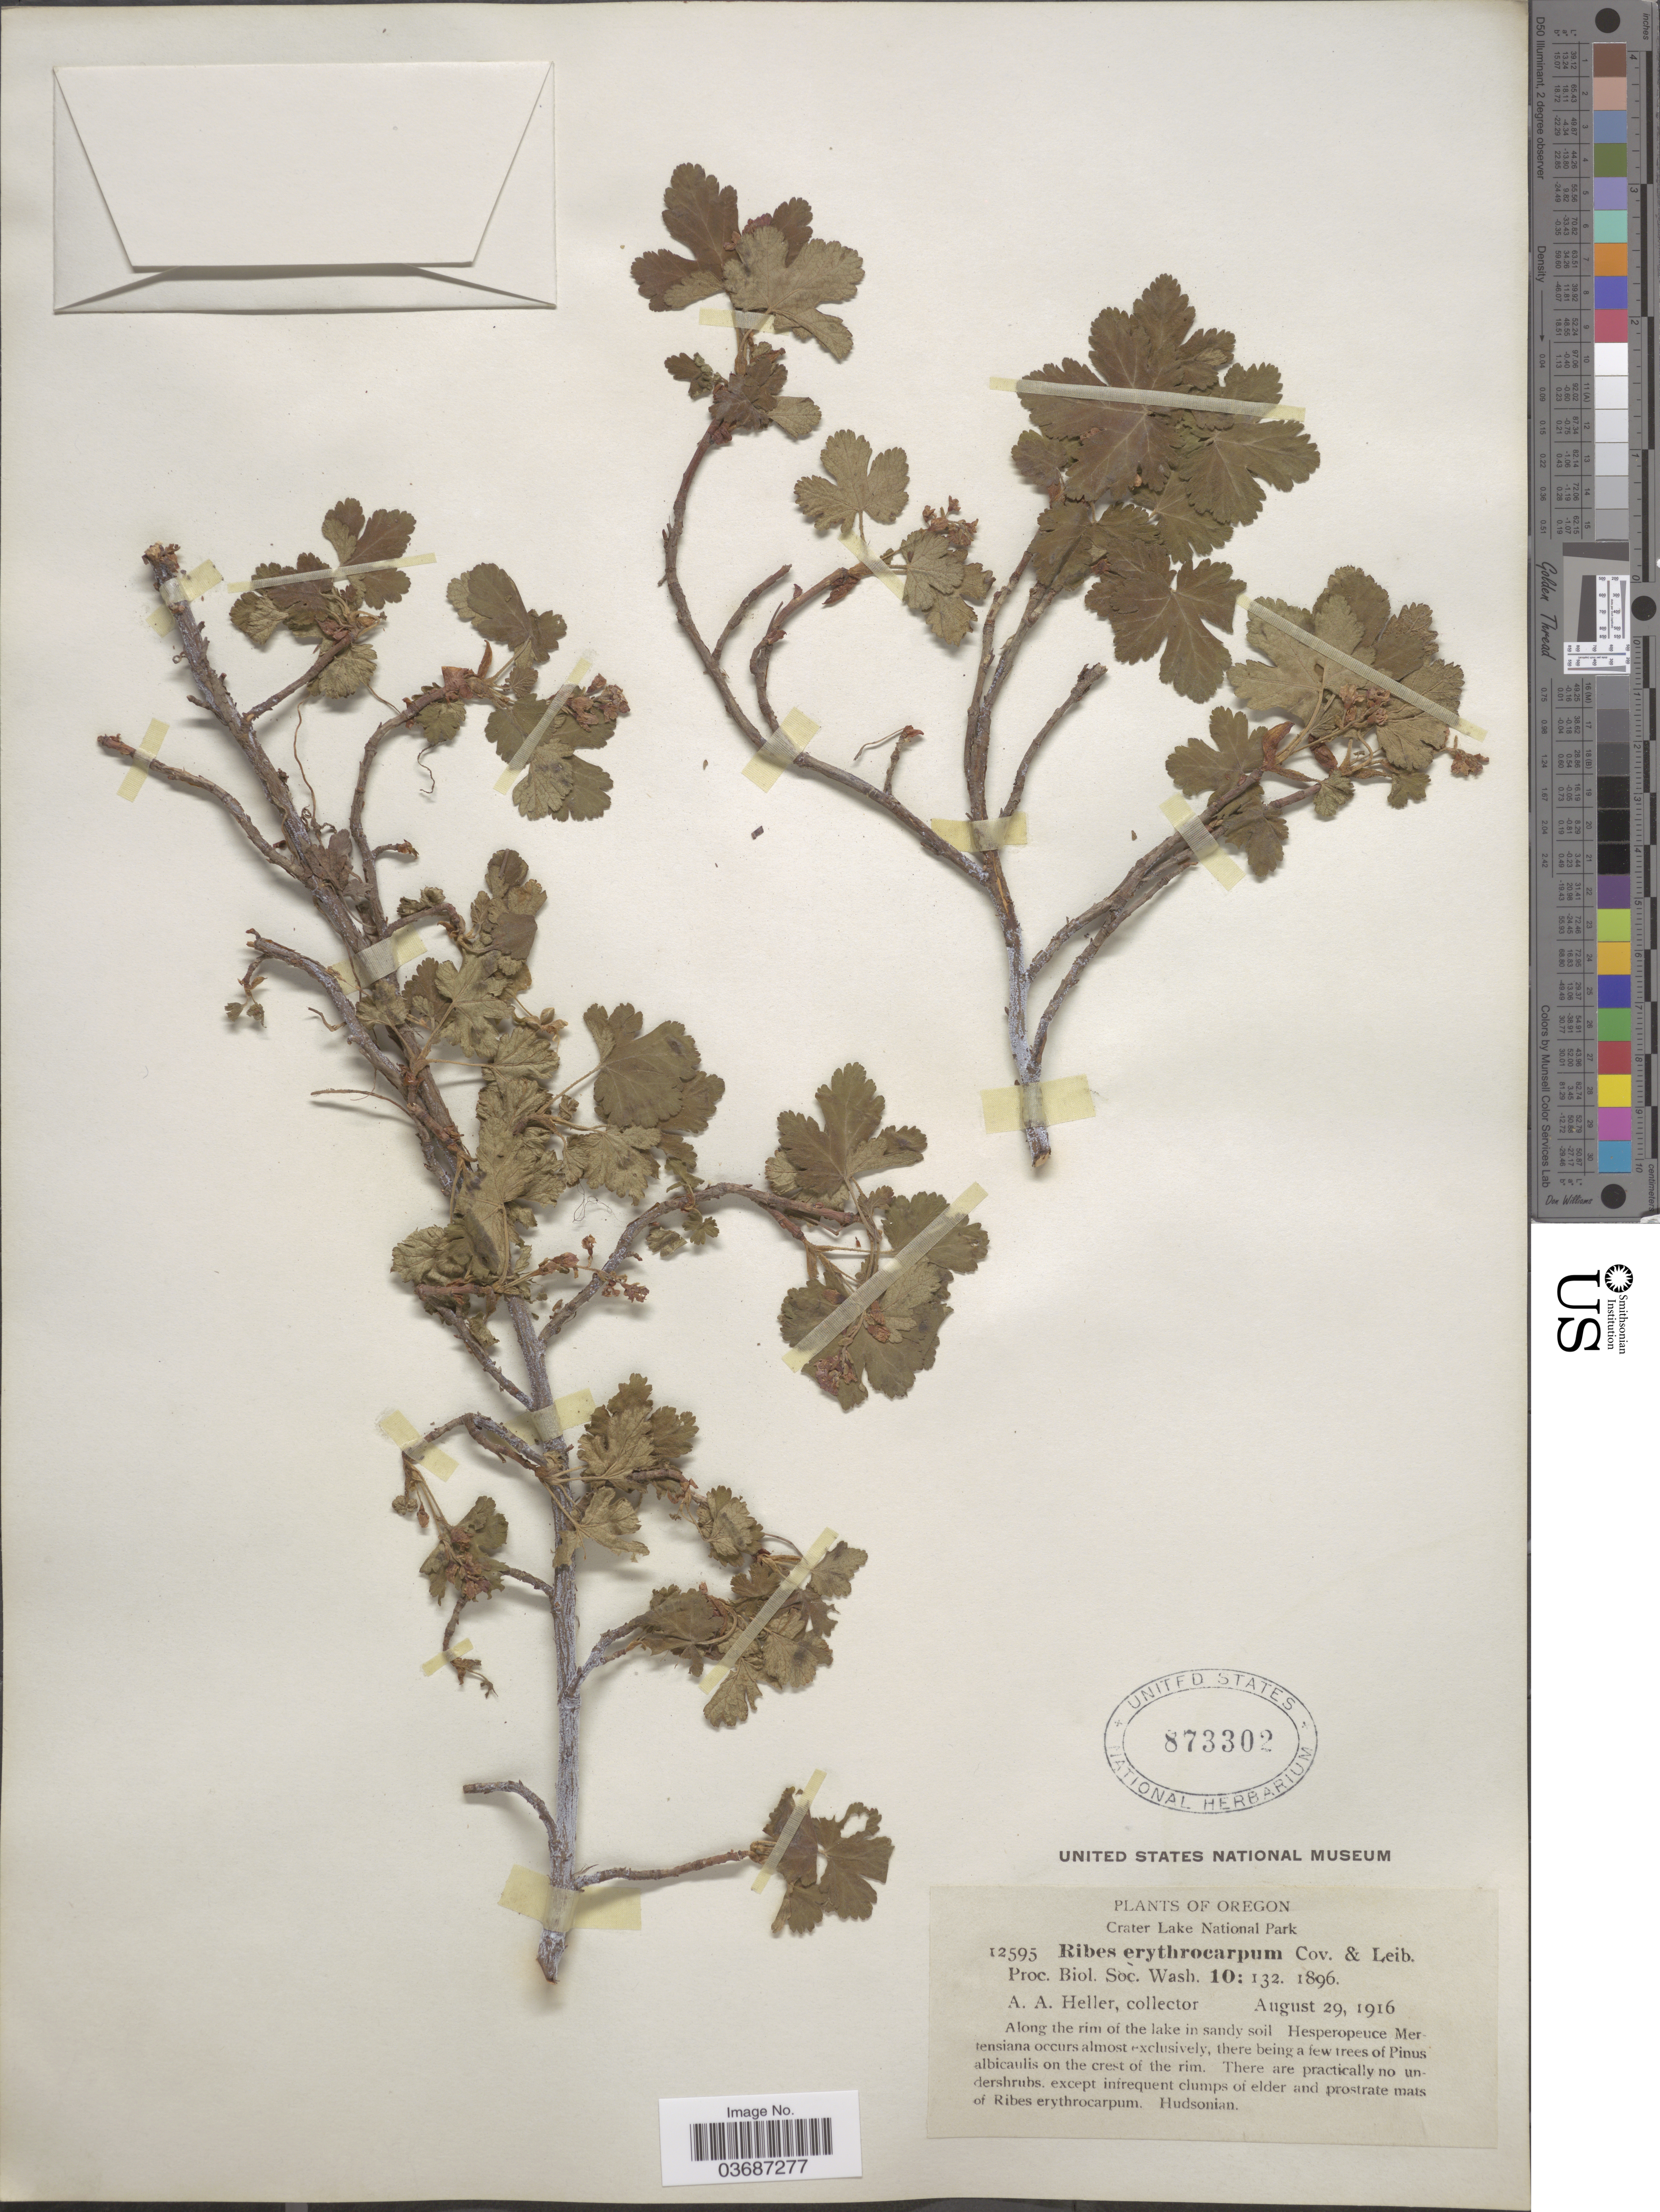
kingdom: Plantae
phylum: Tracheophyta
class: Magnoliopsida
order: Saxifragales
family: Grossulariaceae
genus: Ribes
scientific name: Ribes erythrocarpum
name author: Coville & Leiberg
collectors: A. A. Heller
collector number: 12595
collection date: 1916-08-29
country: United States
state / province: Oregon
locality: Crater Lake National Park. Along the rim of the lake in sandy soil.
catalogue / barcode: US 873302